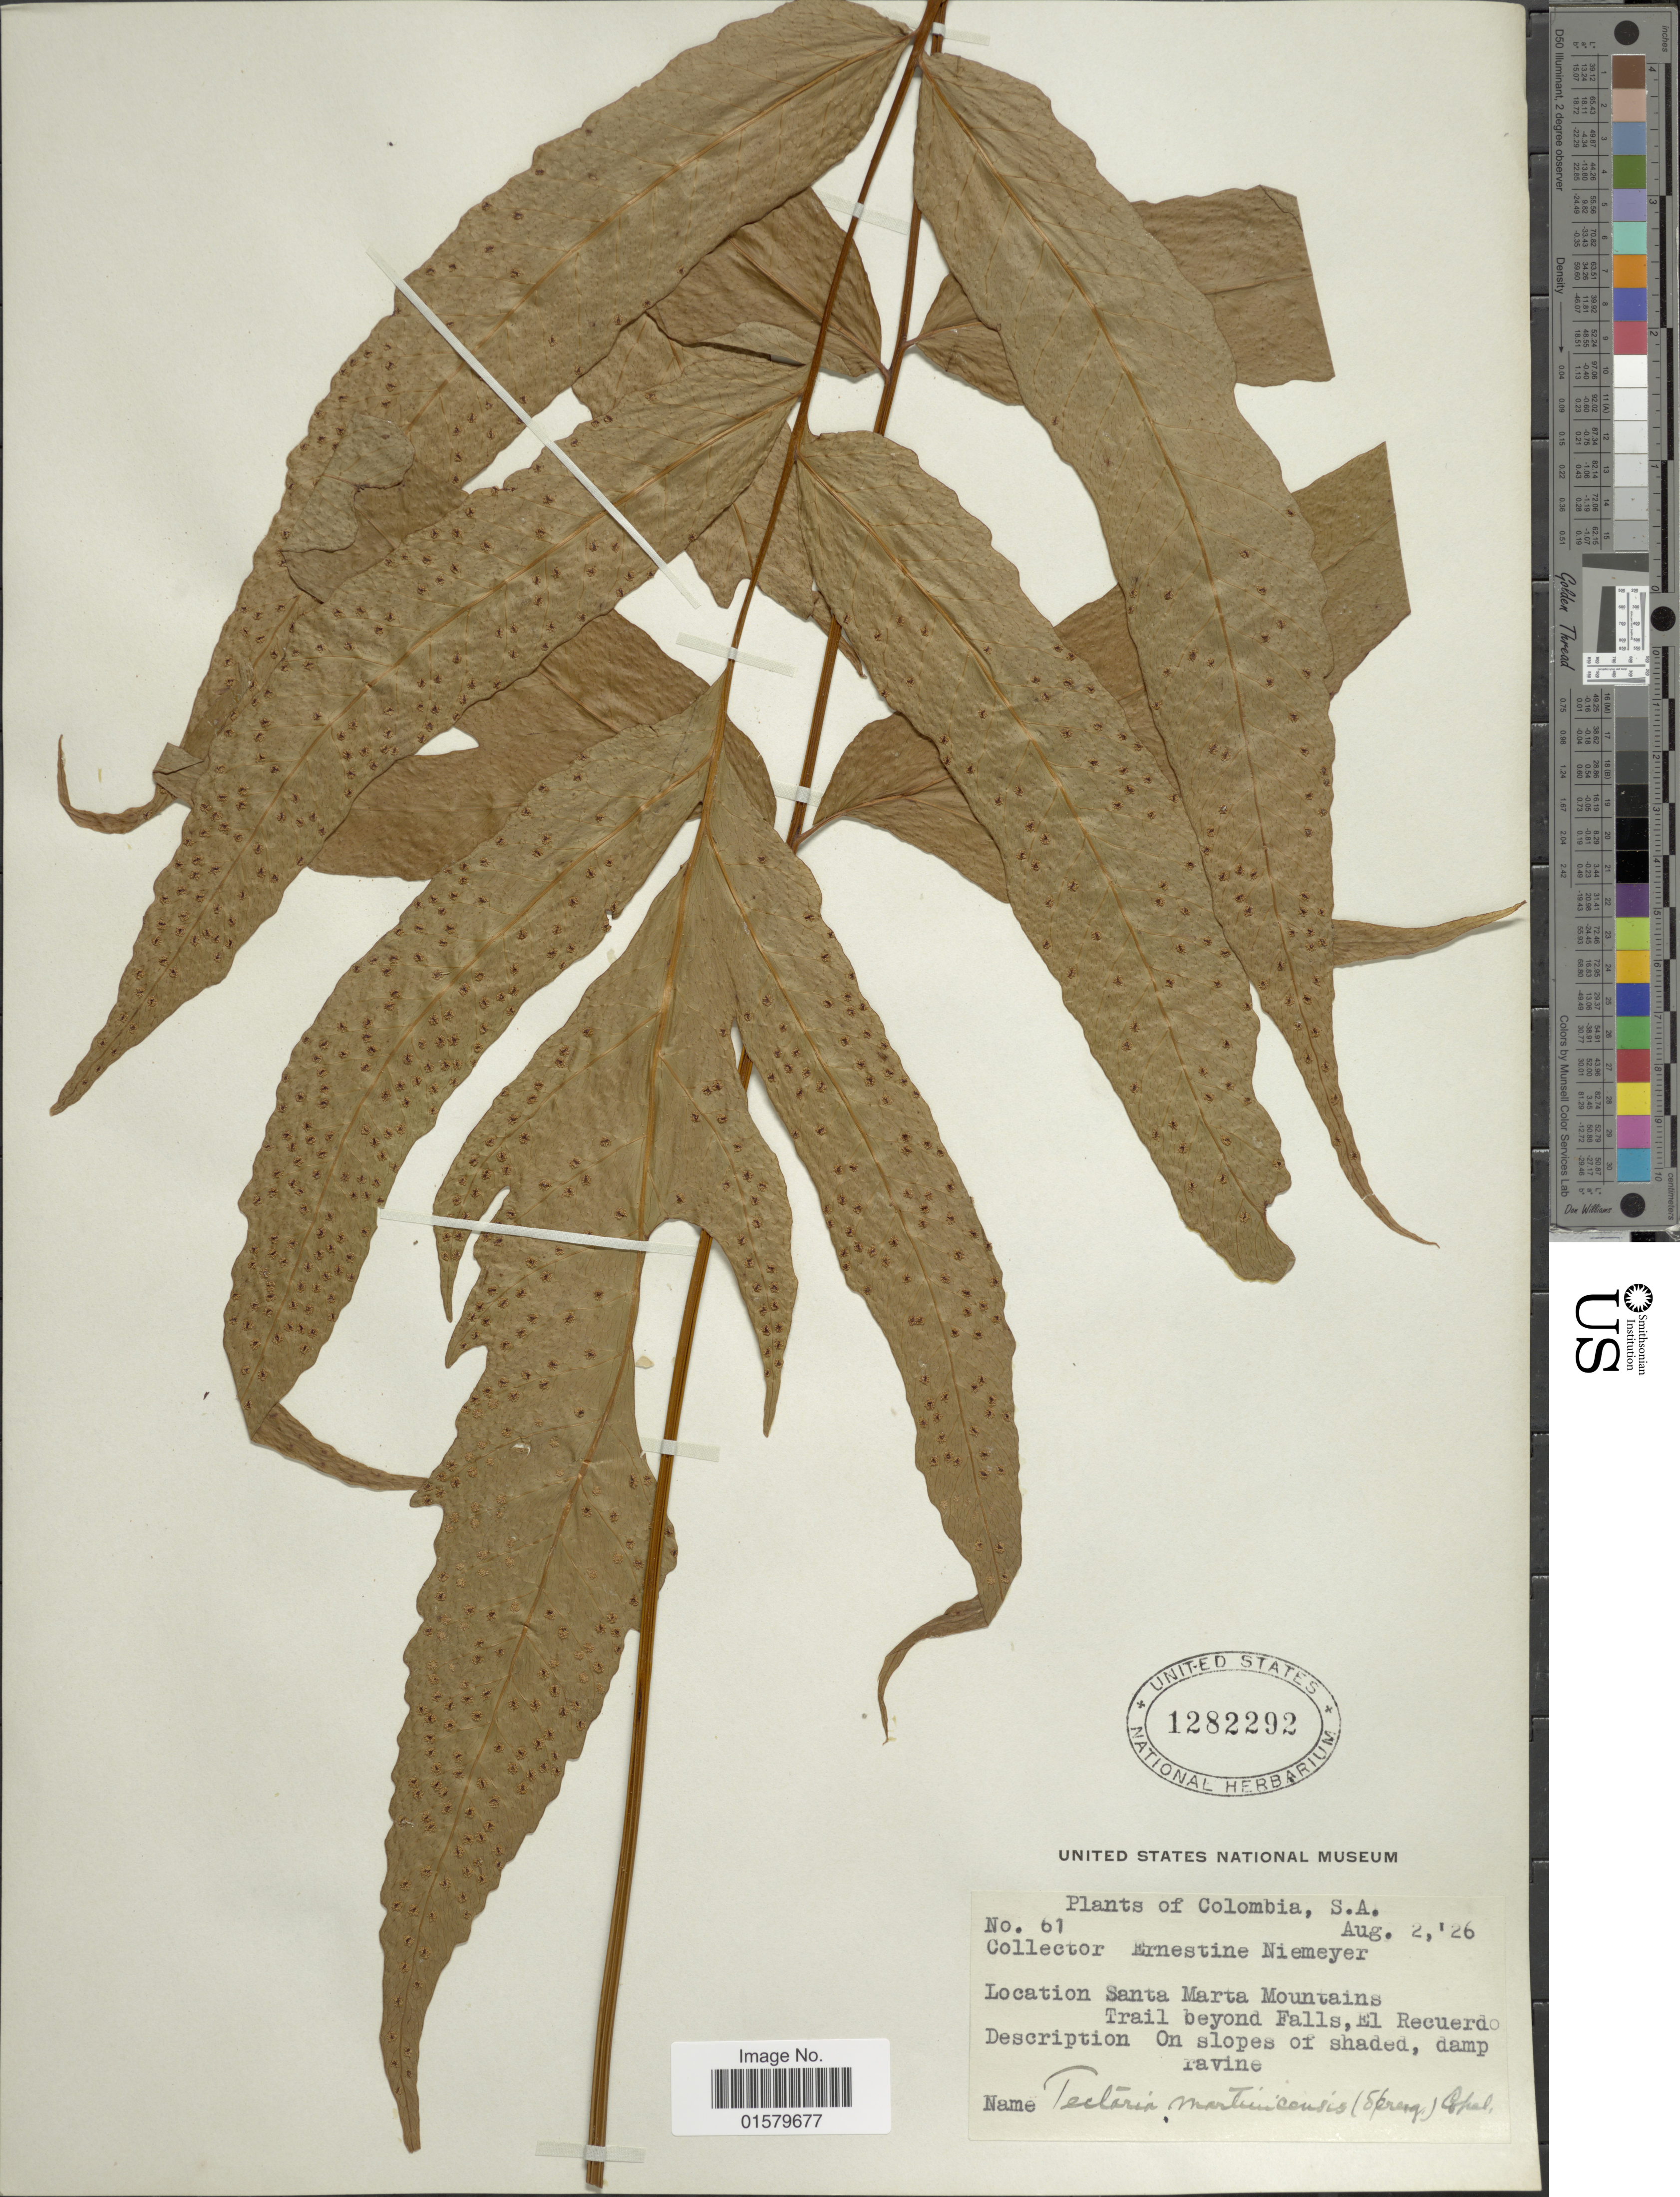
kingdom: Plantae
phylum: Tracheophyta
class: Polypodiopsida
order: Polypodiales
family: Tectariaceae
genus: Tectaria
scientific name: Tectaria incisa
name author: Cav.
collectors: E. H. Niemeyer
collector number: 61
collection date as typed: Transcribed d/m/y: 2/8/26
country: Colombia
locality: Santa Marta Mountains, Trail beyond Falls, El Recuerdo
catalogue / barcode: US 1282292